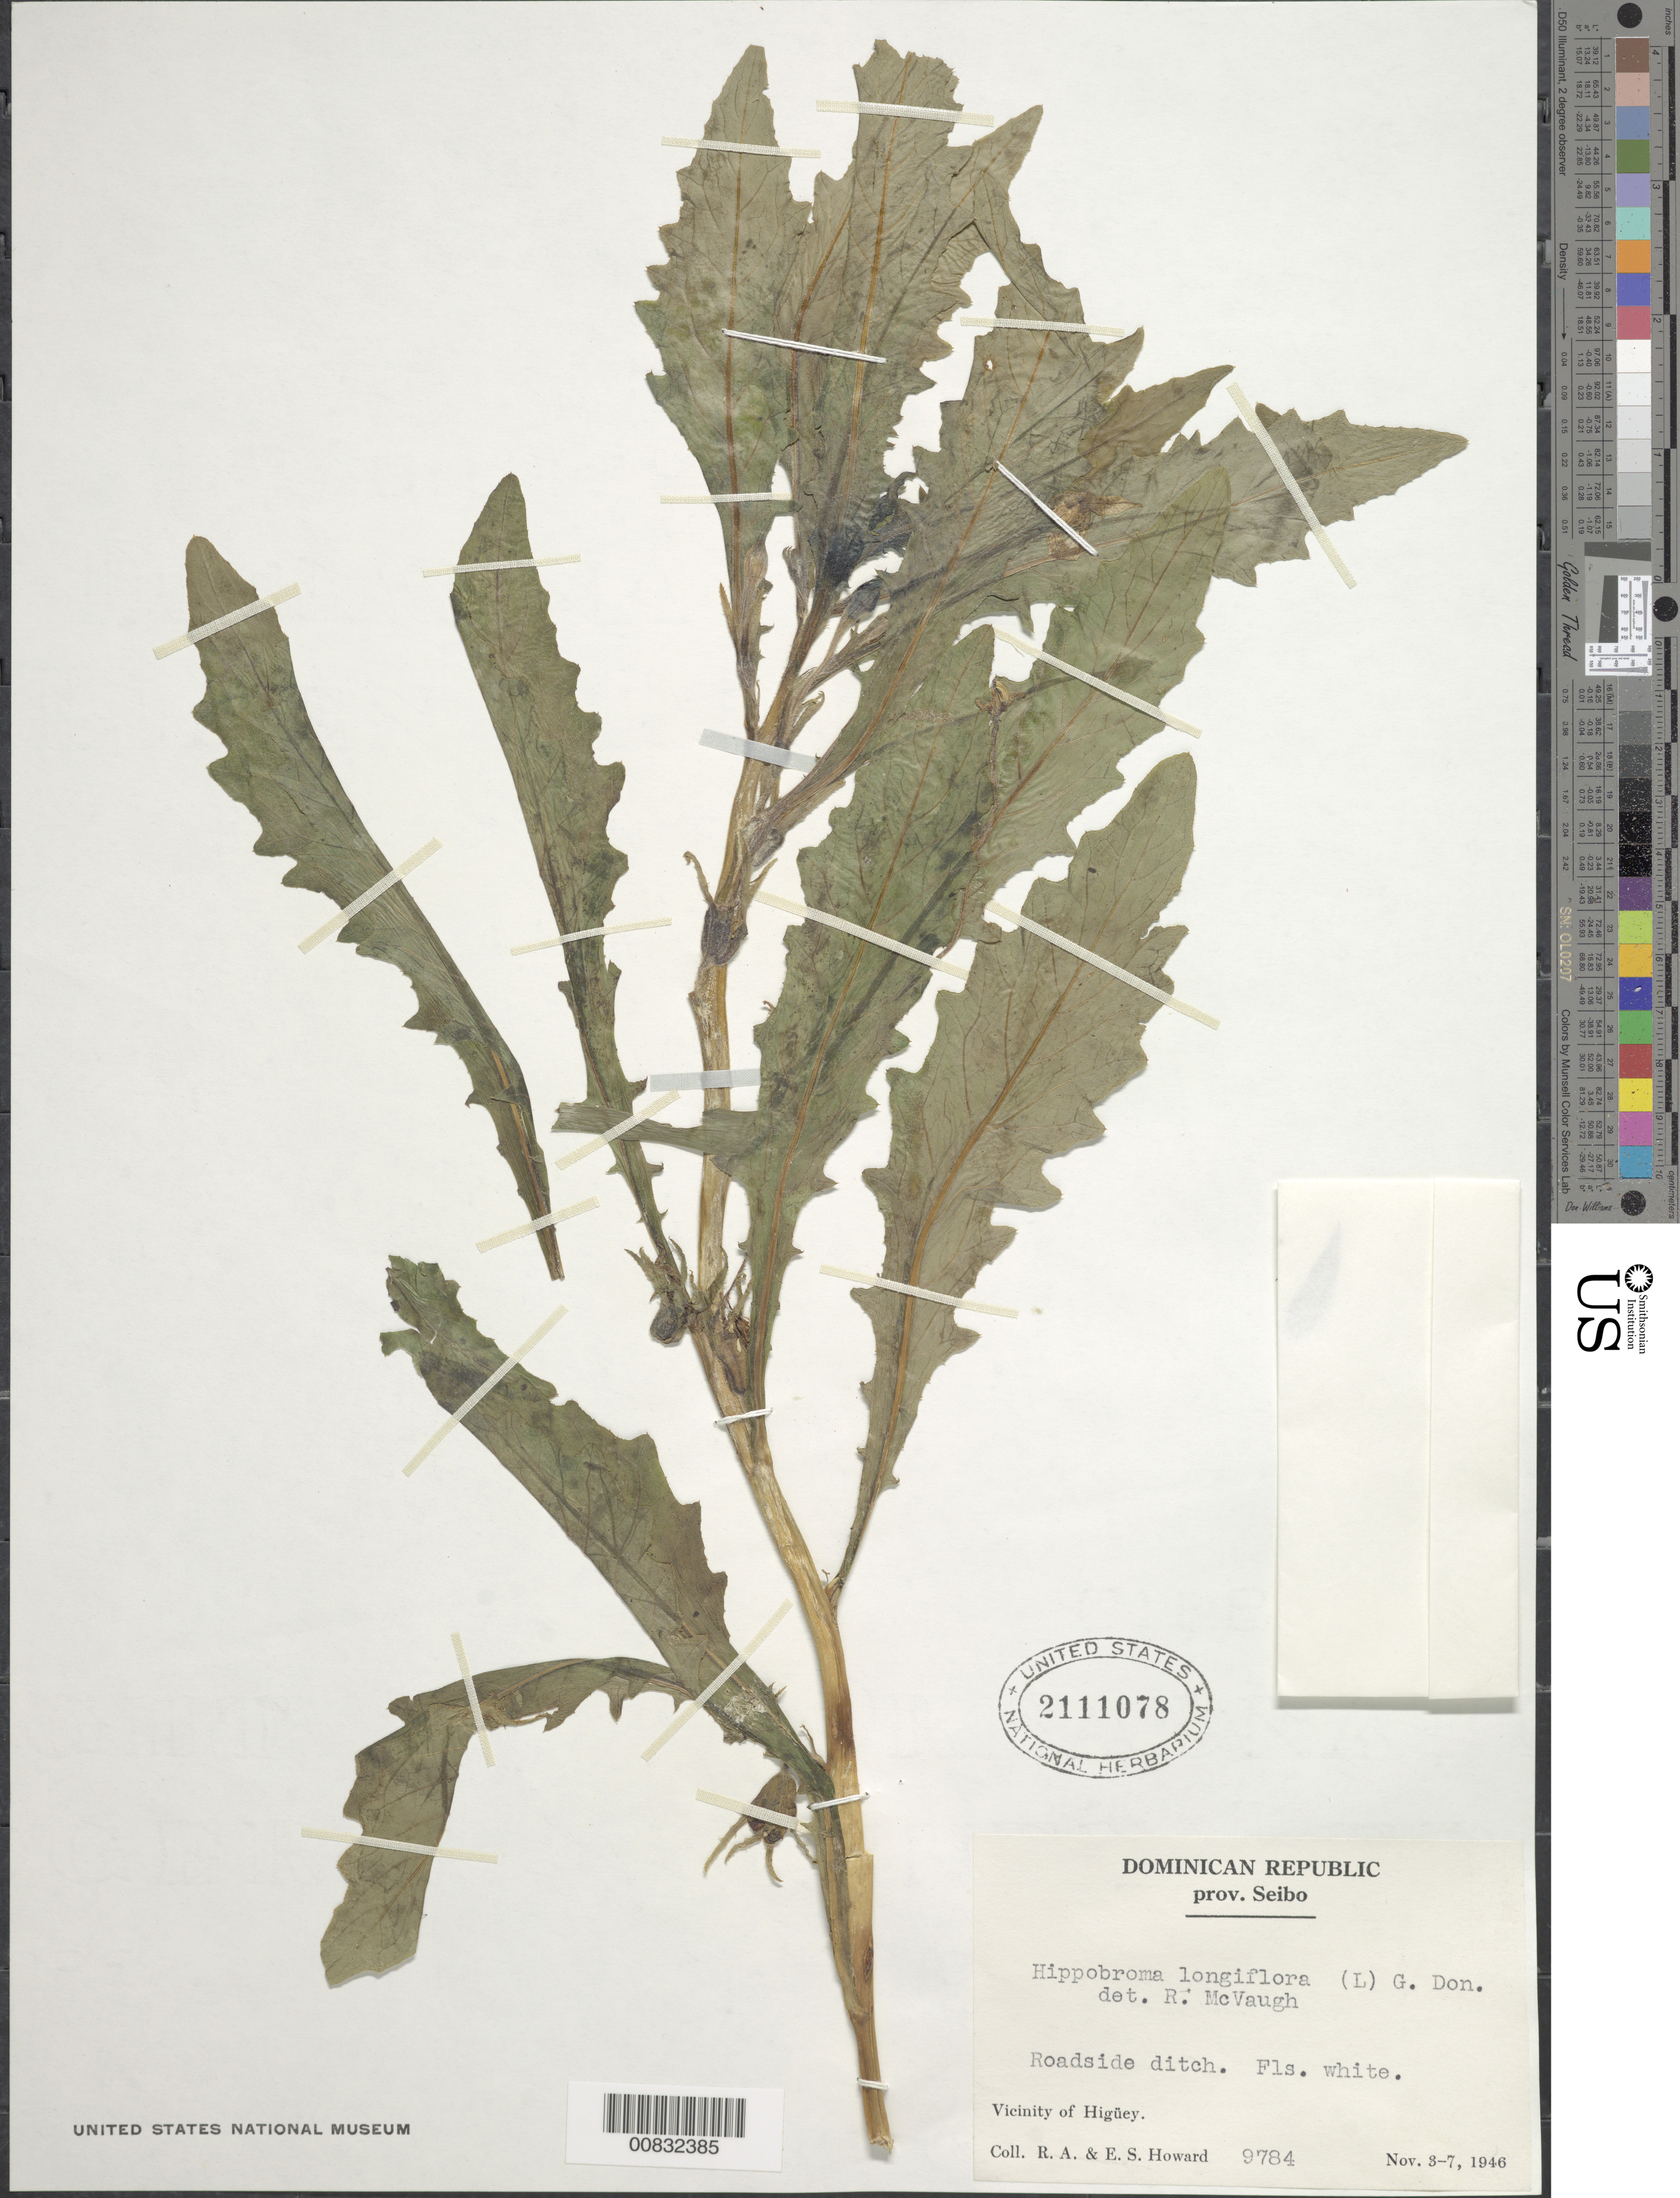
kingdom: Plantae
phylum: Tracheophyta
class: Magnoliopsida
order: Asterales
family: Campanulaceae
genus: Isotoma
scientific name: Isotoma longiflora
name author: (L.) C. Presl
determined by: McVaugh, R.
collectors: R. A. Howard & E. S. Howard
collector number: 9784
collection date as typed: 03 Nov 1946 to 07 Nov 1946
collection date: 1946-11-03/1946-11-07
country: Dominican Republic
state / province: El Seibo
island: Hispaniola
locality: Vicinity of Higüey.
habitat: Roadside ditch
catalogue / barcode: US 2111078